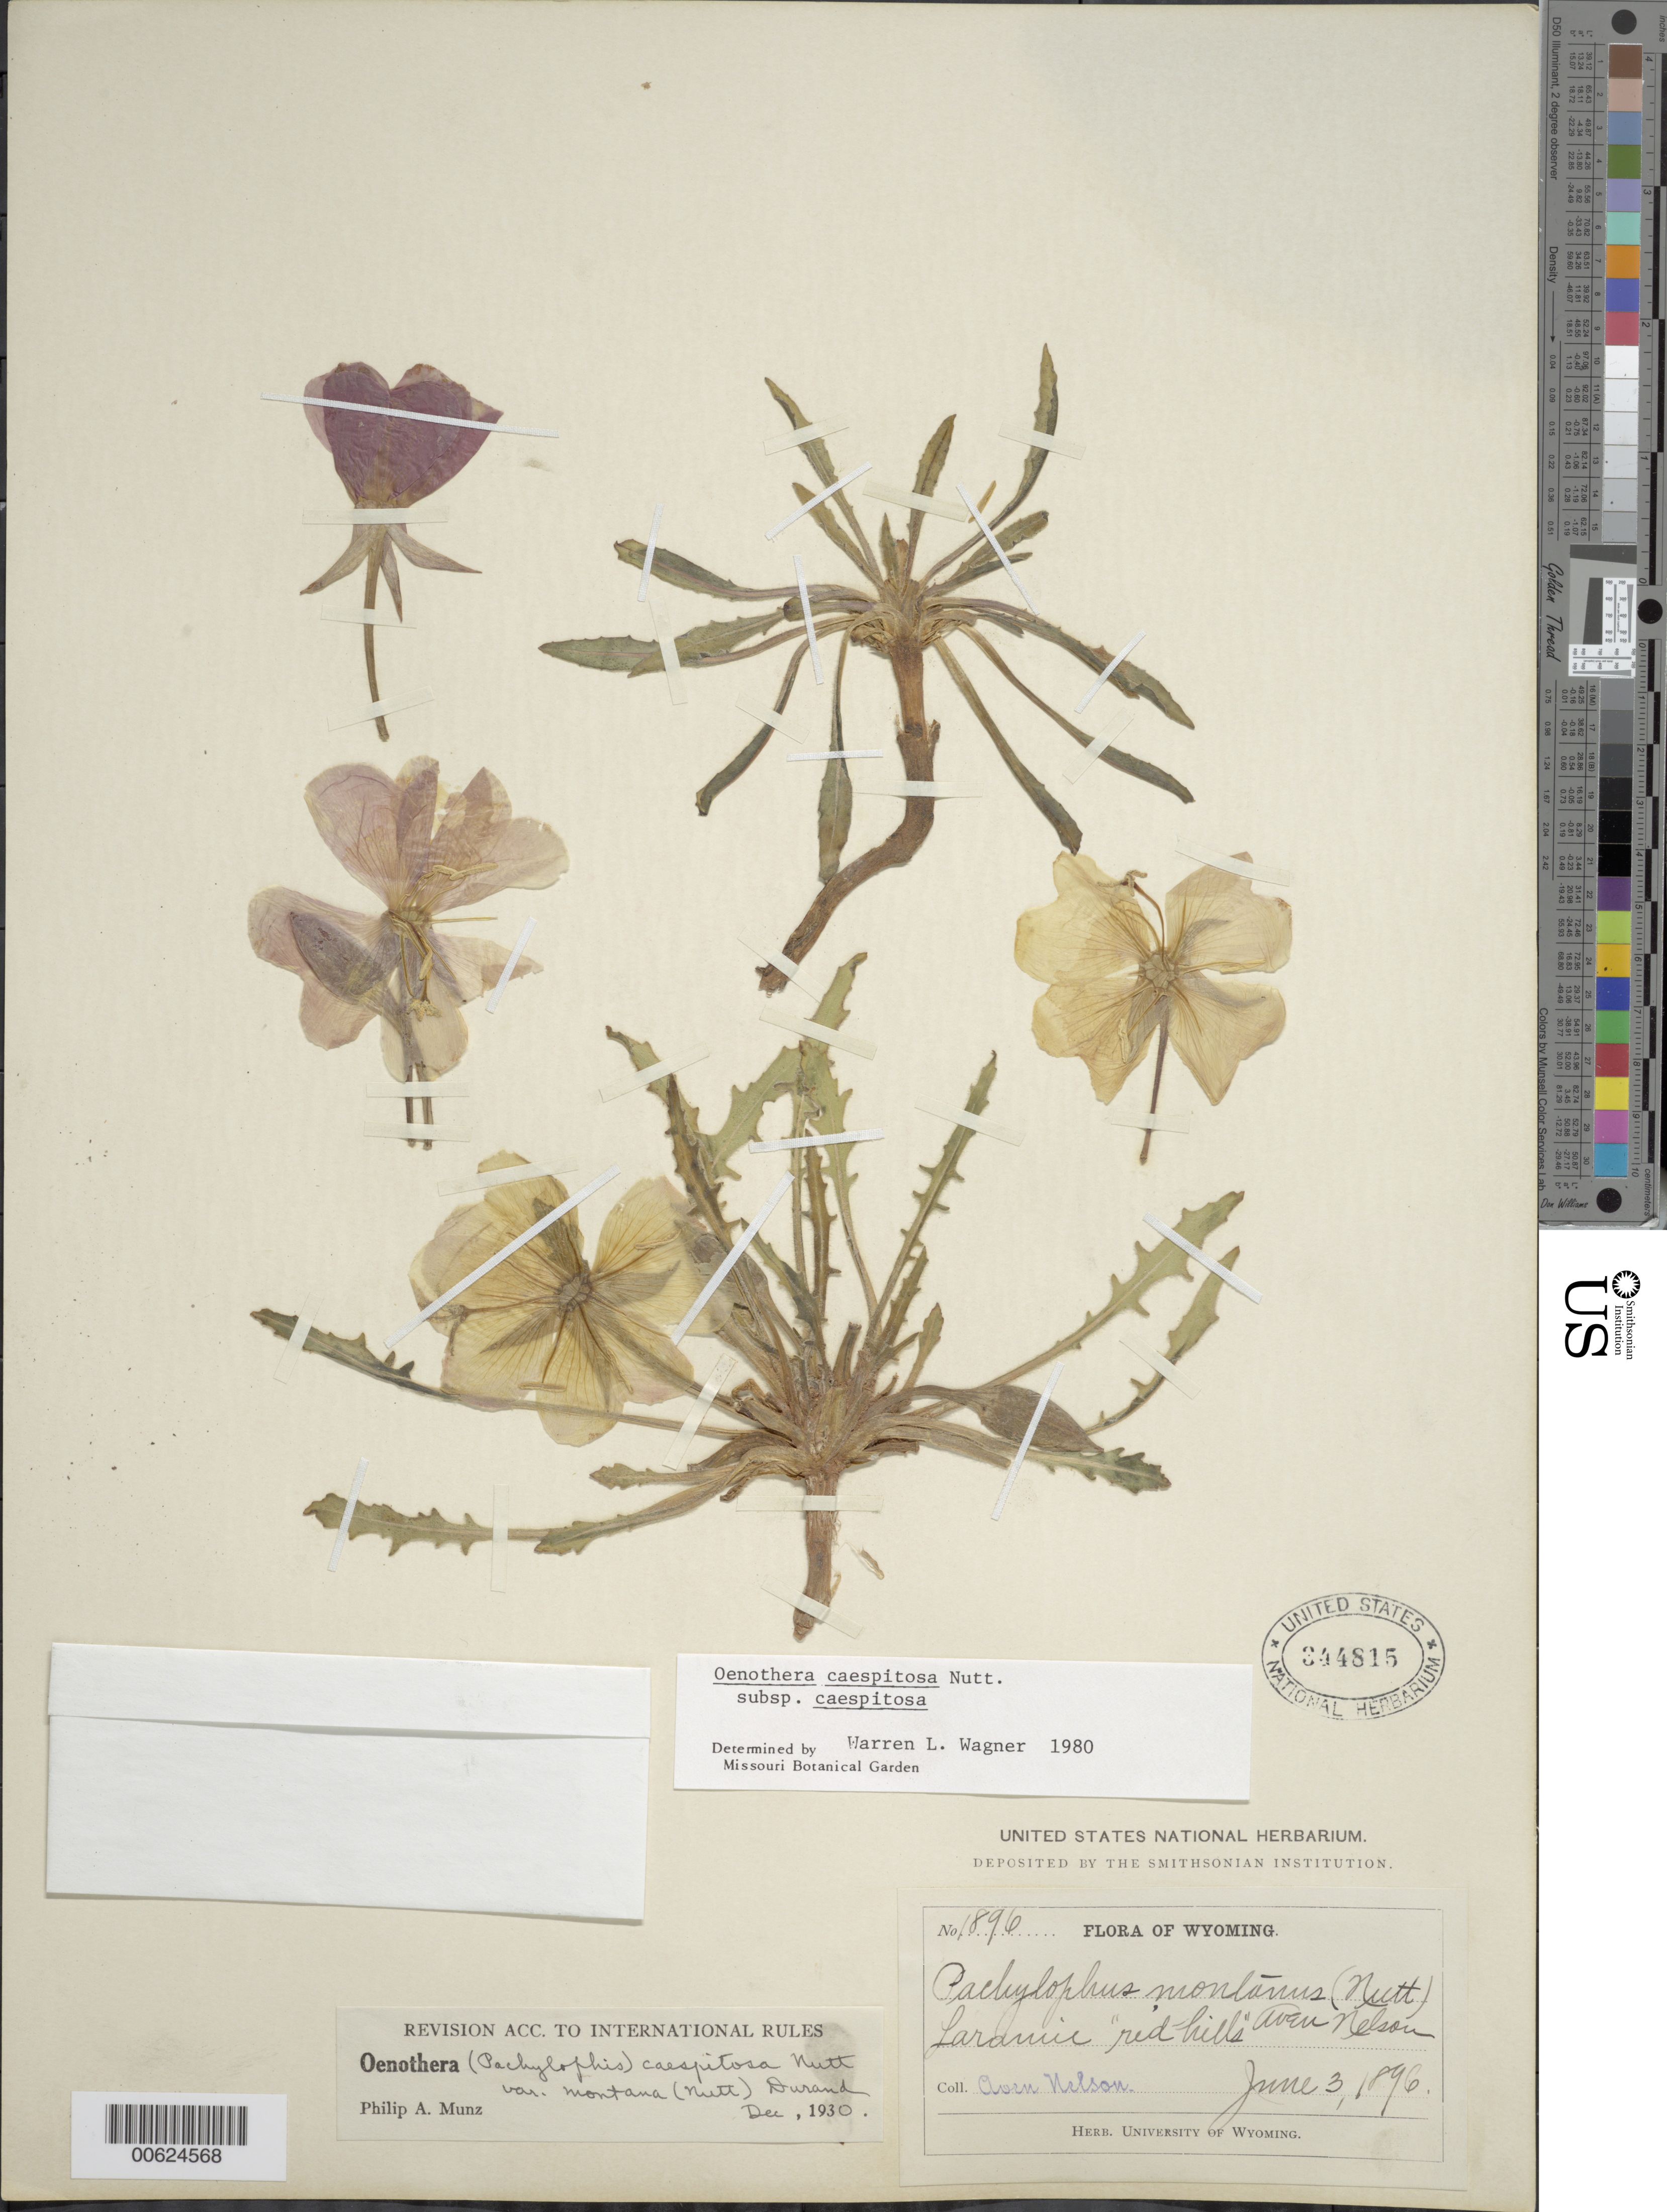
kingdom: Plantae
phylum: Tracheophyta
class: Magnoliopsida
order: Myrtales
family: Onagraceae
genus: Oenothera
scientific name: Oenothera cespitosa subsp. cespitosa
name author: Nutt.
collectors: A. Nelson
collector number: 1896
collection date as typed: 03 Jun 1896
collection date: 1896-06-03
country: United States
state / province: Wyoming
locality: Laramie, Red Hills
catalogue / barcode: US 344815